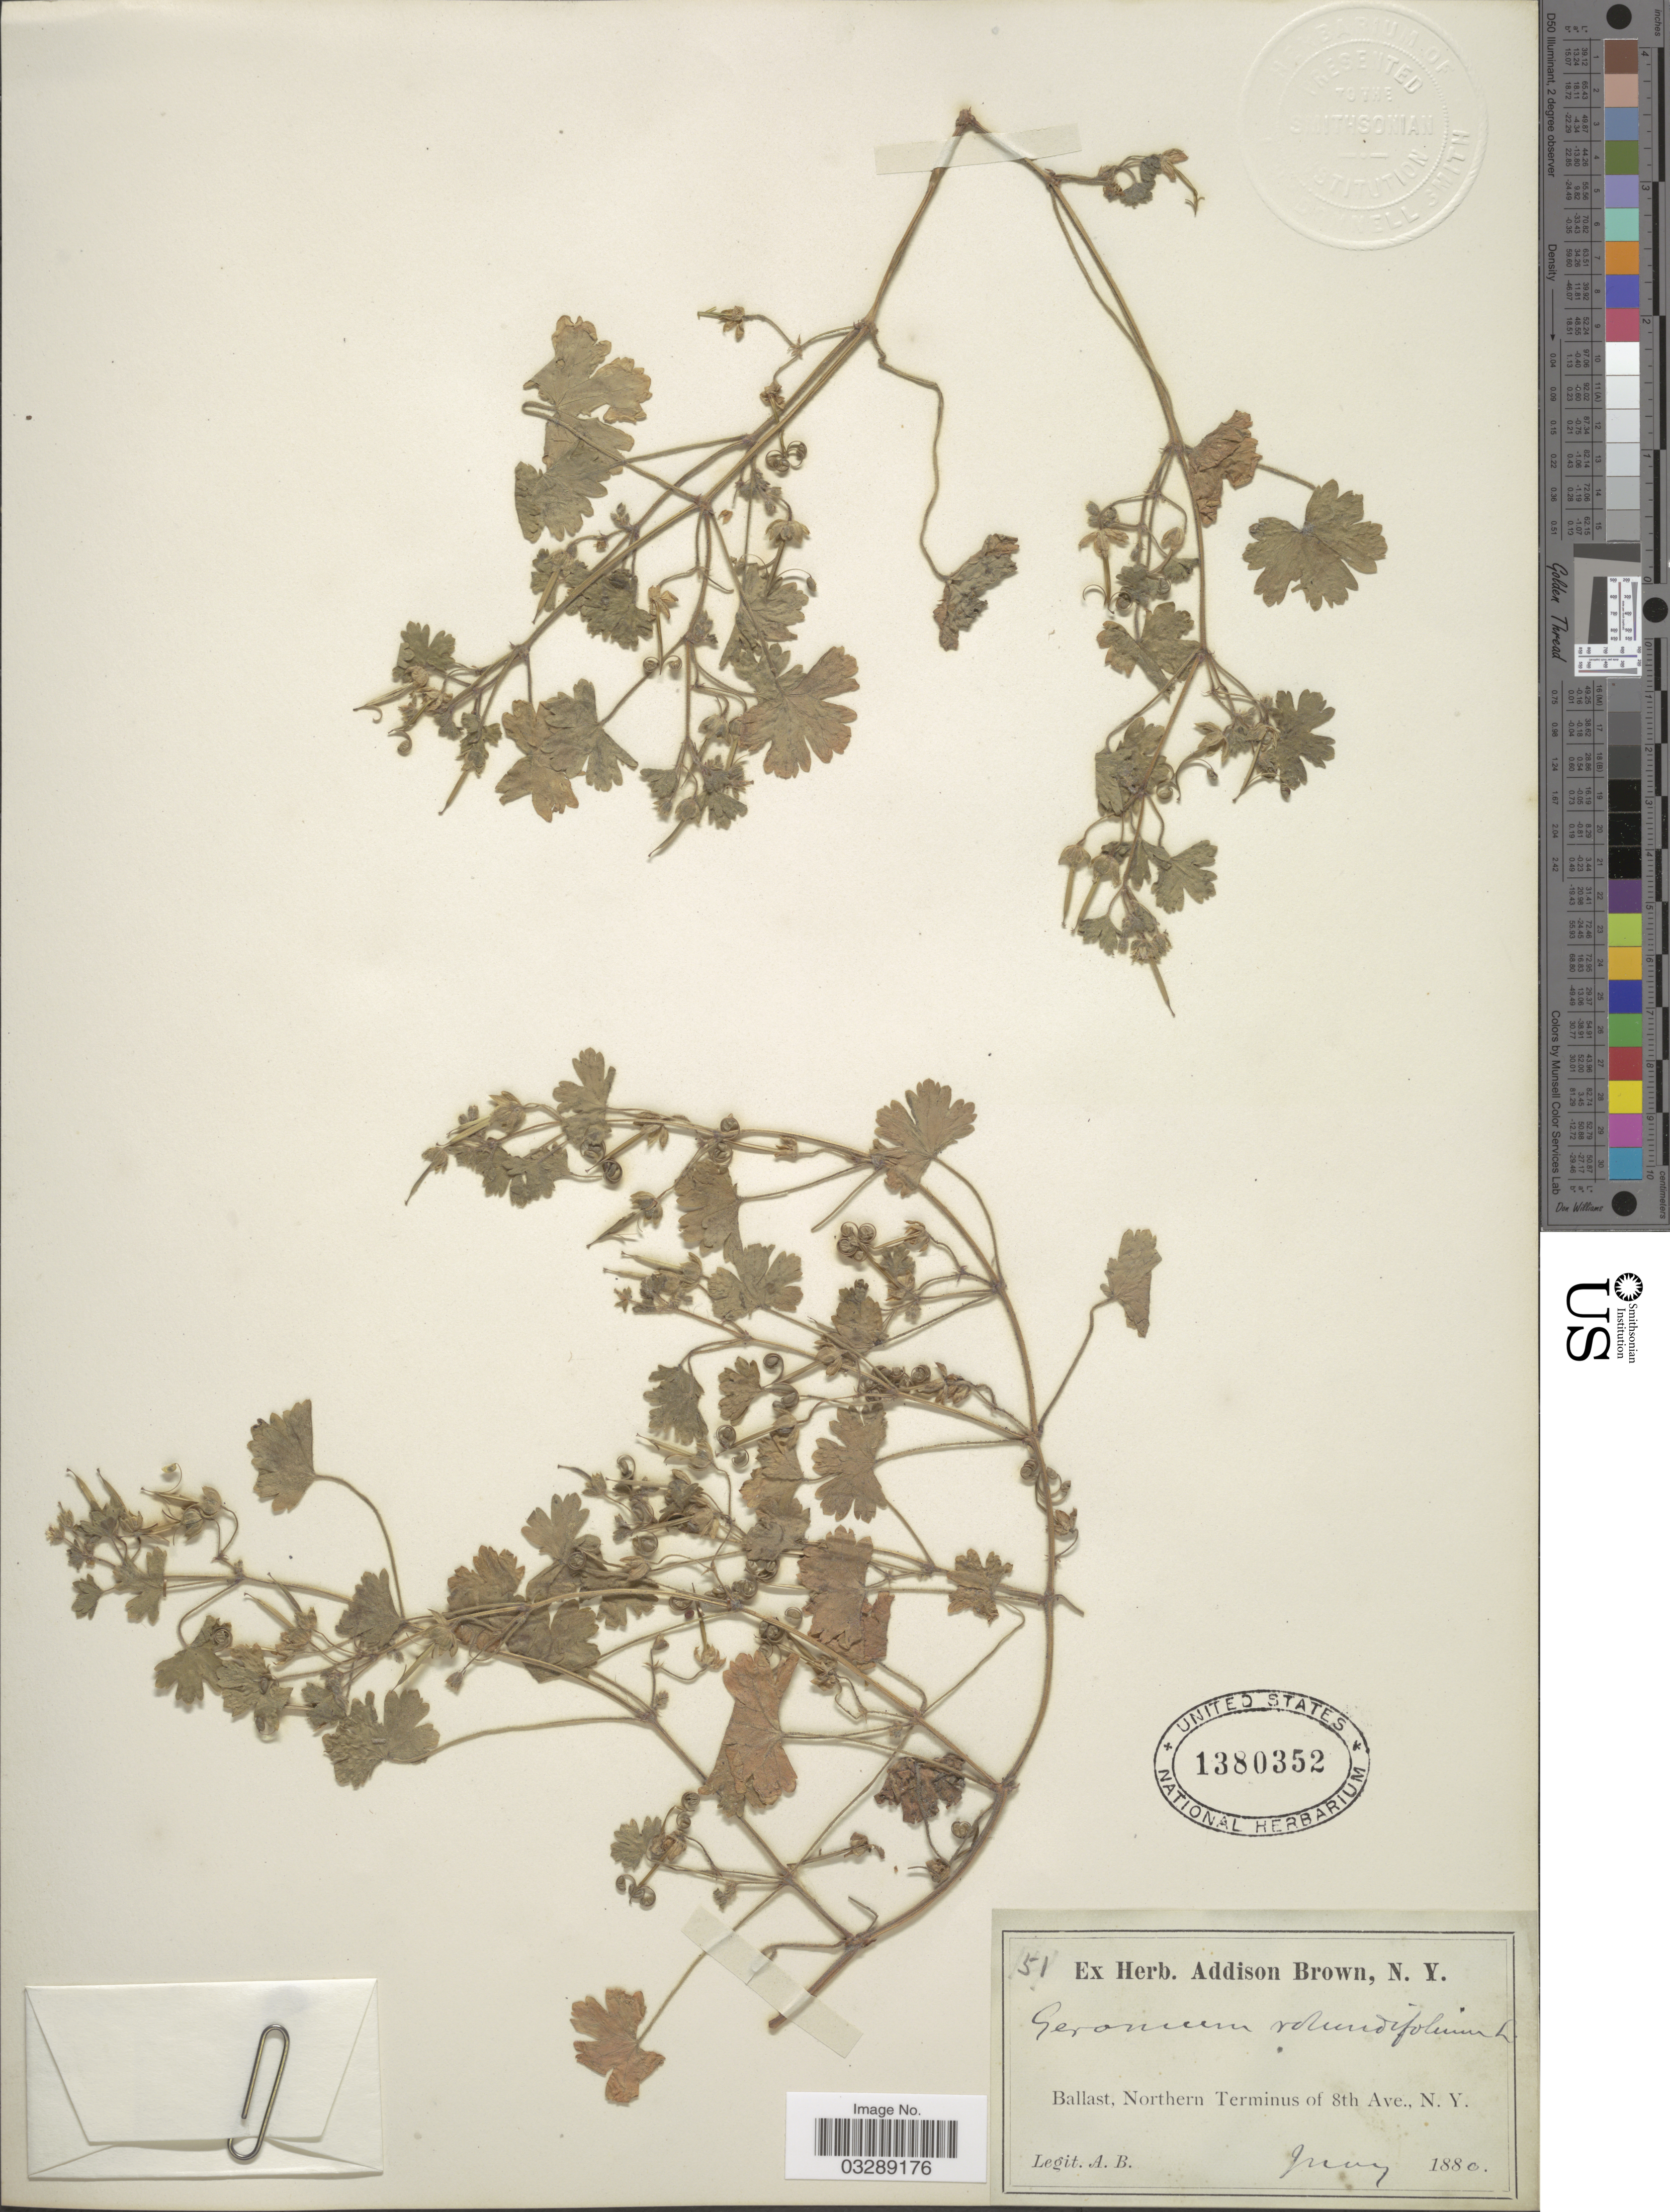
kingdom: Plantae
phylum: Tracheophyta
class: Magnoliopsida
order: Geraniales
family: Geraniaceae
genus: Geranium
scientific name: Geranium rotundifolium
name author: L.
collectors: A. Brown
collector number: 51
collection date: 1880-06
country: United States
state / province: New York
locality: Ballast, Northern Terminus of 8th Ave., N. Y.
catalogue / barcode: US 1380352